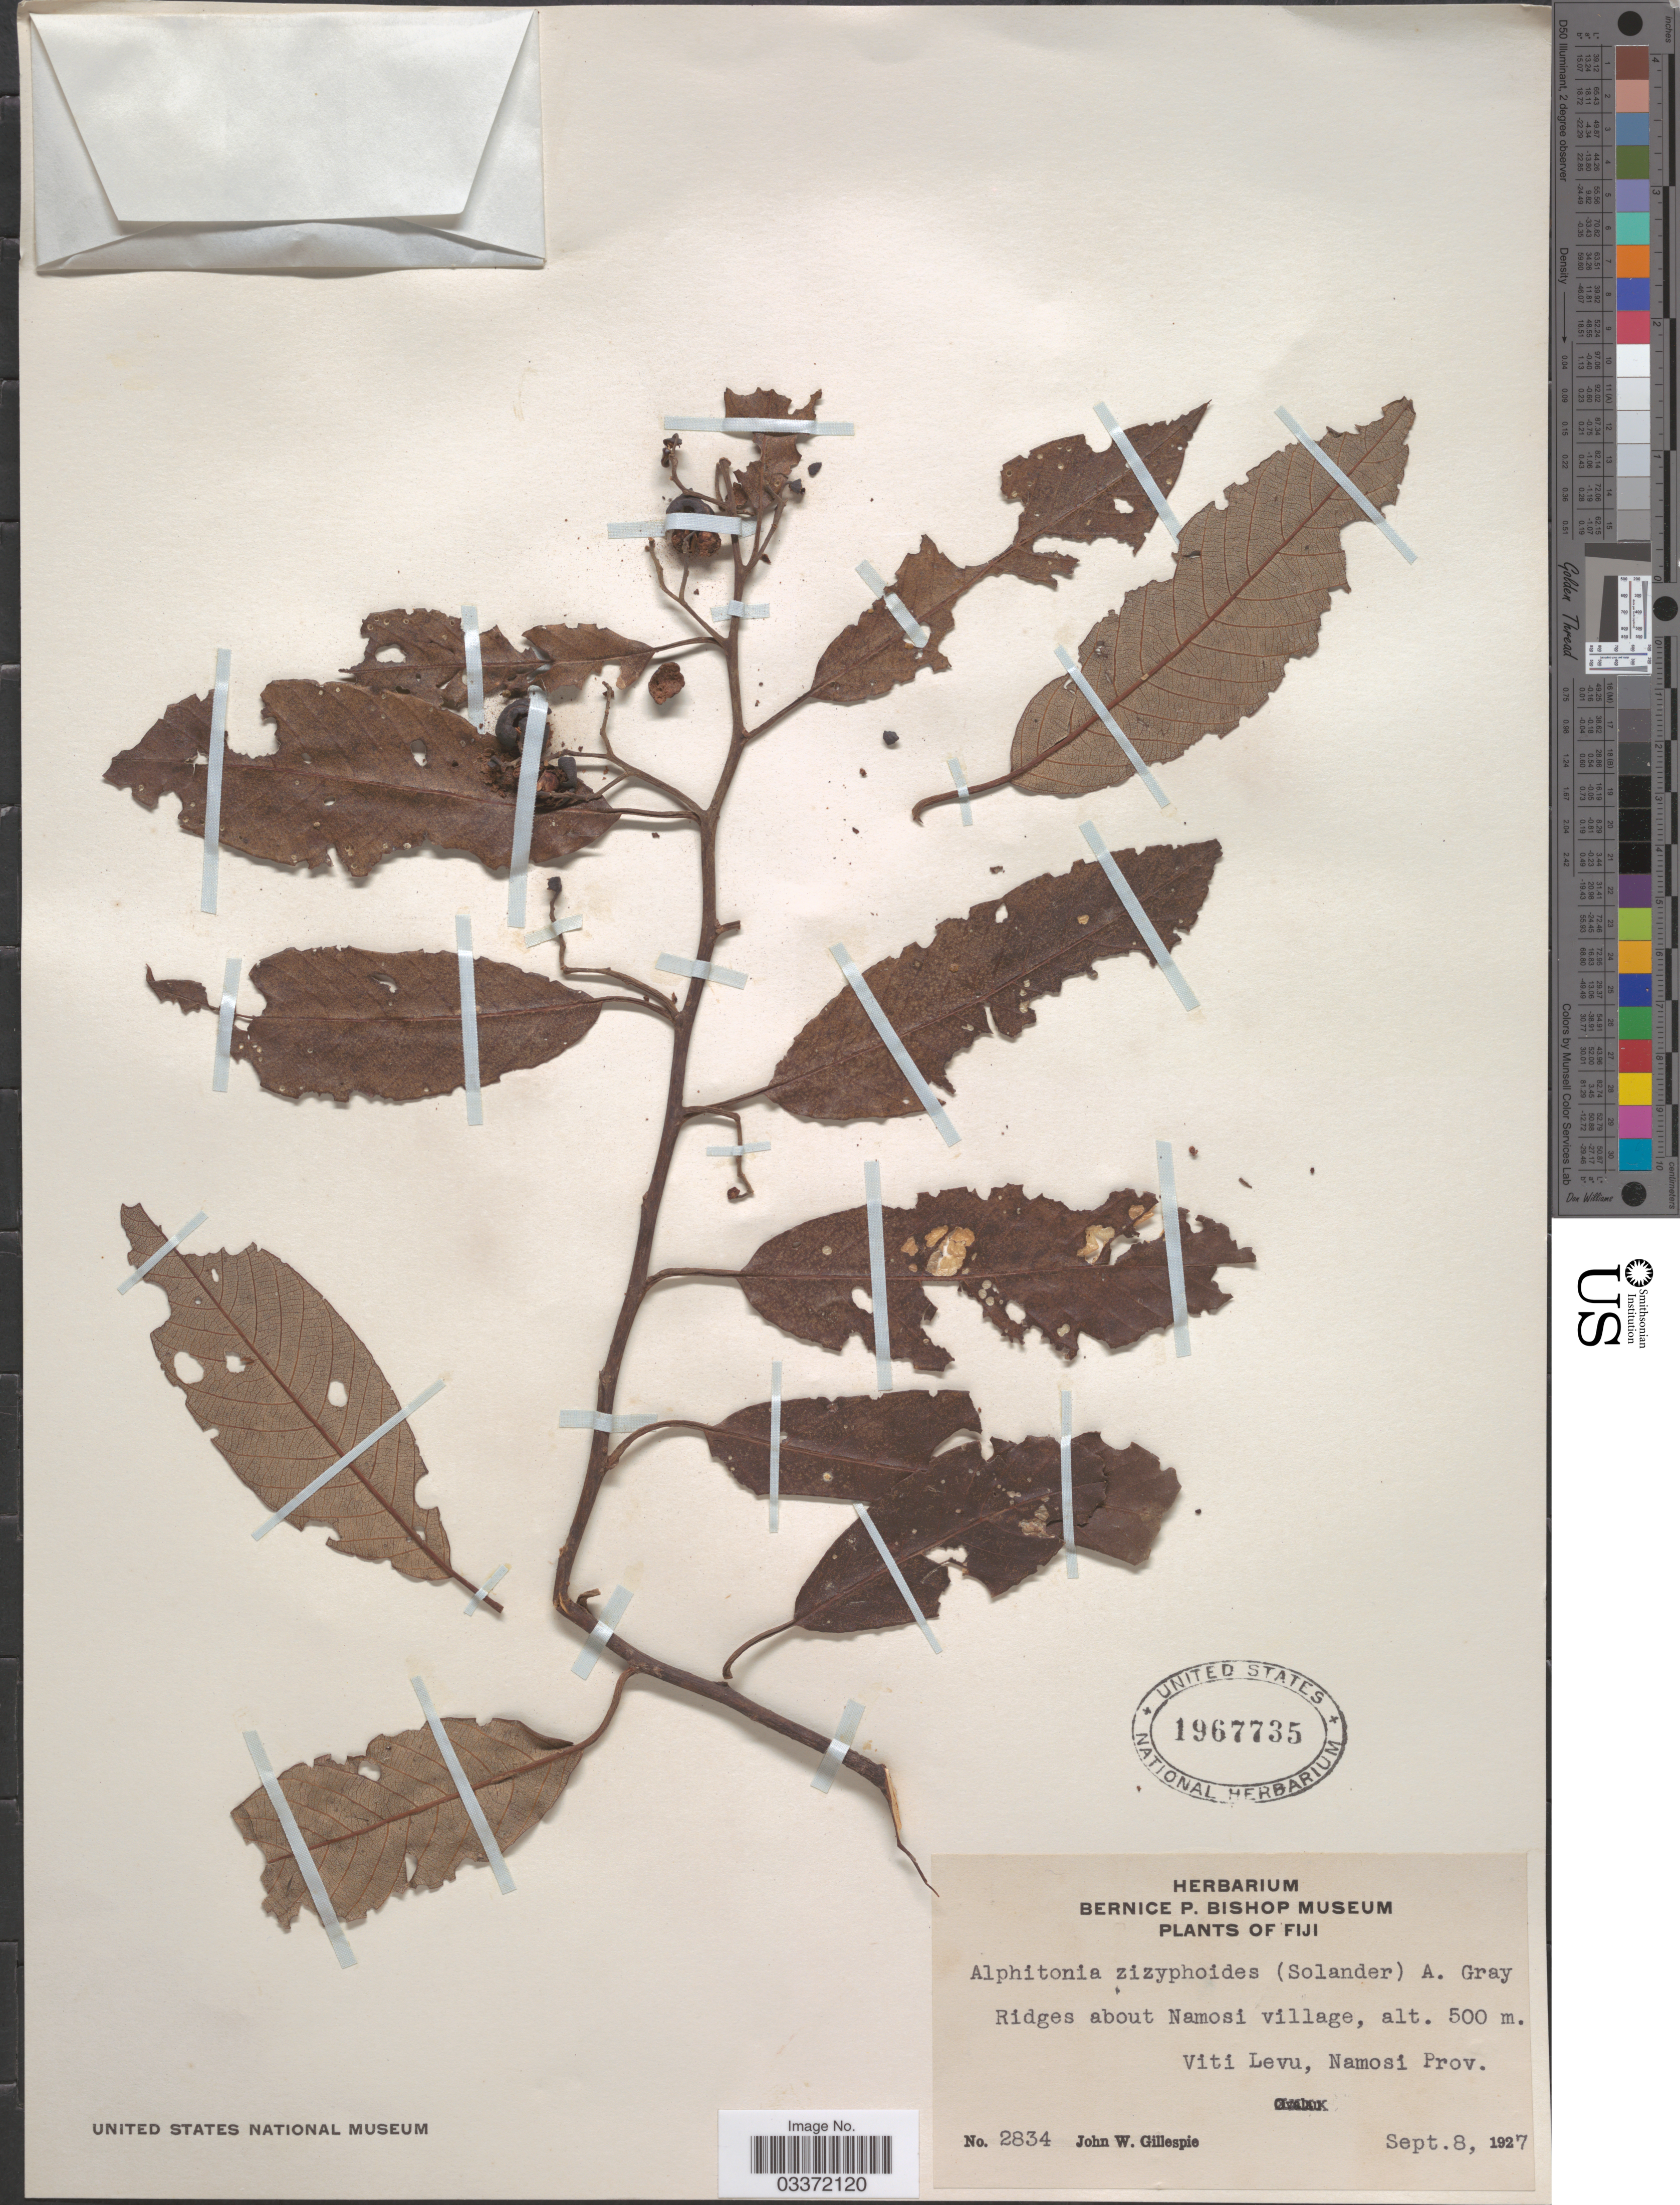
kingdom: Plantae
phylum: Tracheophyta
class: Magnoliopsida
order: Rosales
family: Rhamnaceae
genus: Alphitonia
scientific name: Alphitonia zizyphoides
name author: (Sol. ex Spreng.) A. Gray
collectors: J. W. Gillespie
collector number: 2834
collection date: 1927-09-08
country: Fiji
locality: Ridges about Namosi village, Viti Levu, Namosi Prov.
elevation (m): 500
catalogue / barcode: US 1967735